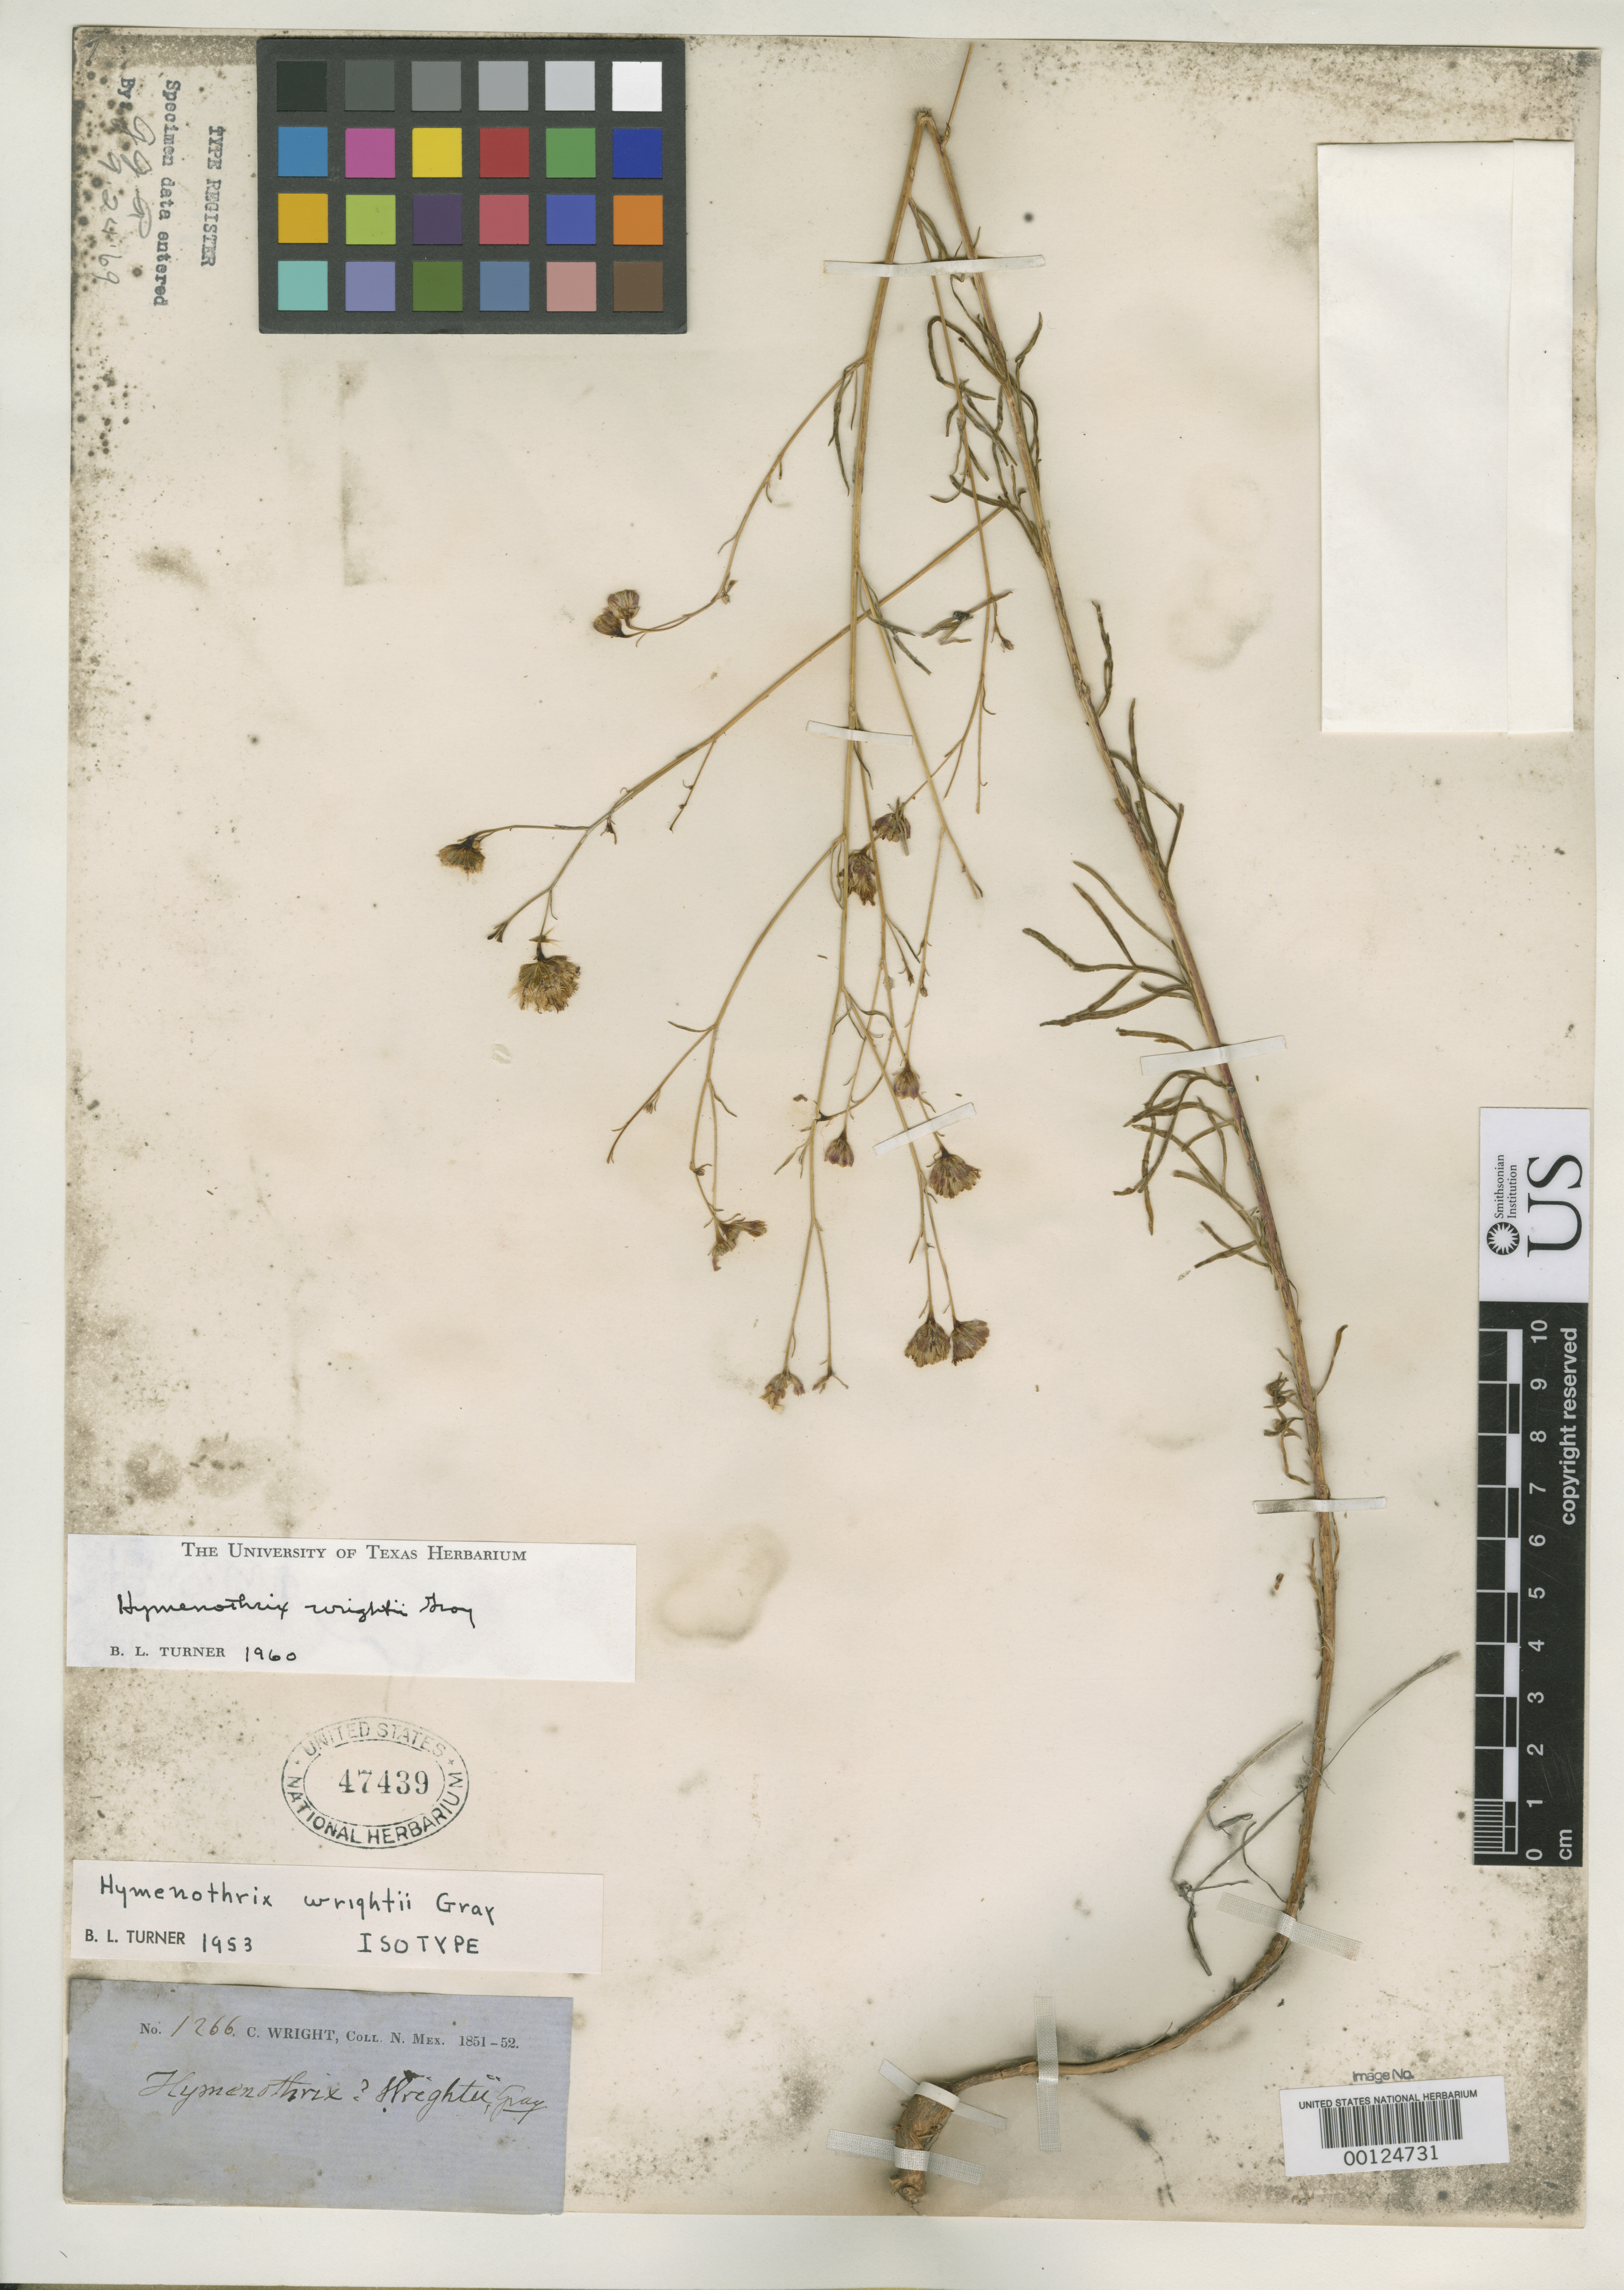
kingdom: Plantae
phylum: Tracheophyta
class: Magnoliopsida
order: Asterales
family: Asteraceae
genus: Hymenothrix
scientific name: Hymenothrix wrightii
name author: A. Gray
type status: Isotype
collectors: C. Wright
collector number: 1266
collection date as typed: Sep 1851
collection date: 1851-09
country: Mexico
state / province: Sonora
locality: Between the Barbocomari and Santa Cruz, and Chiricahui Mts.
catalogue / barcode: US 47439